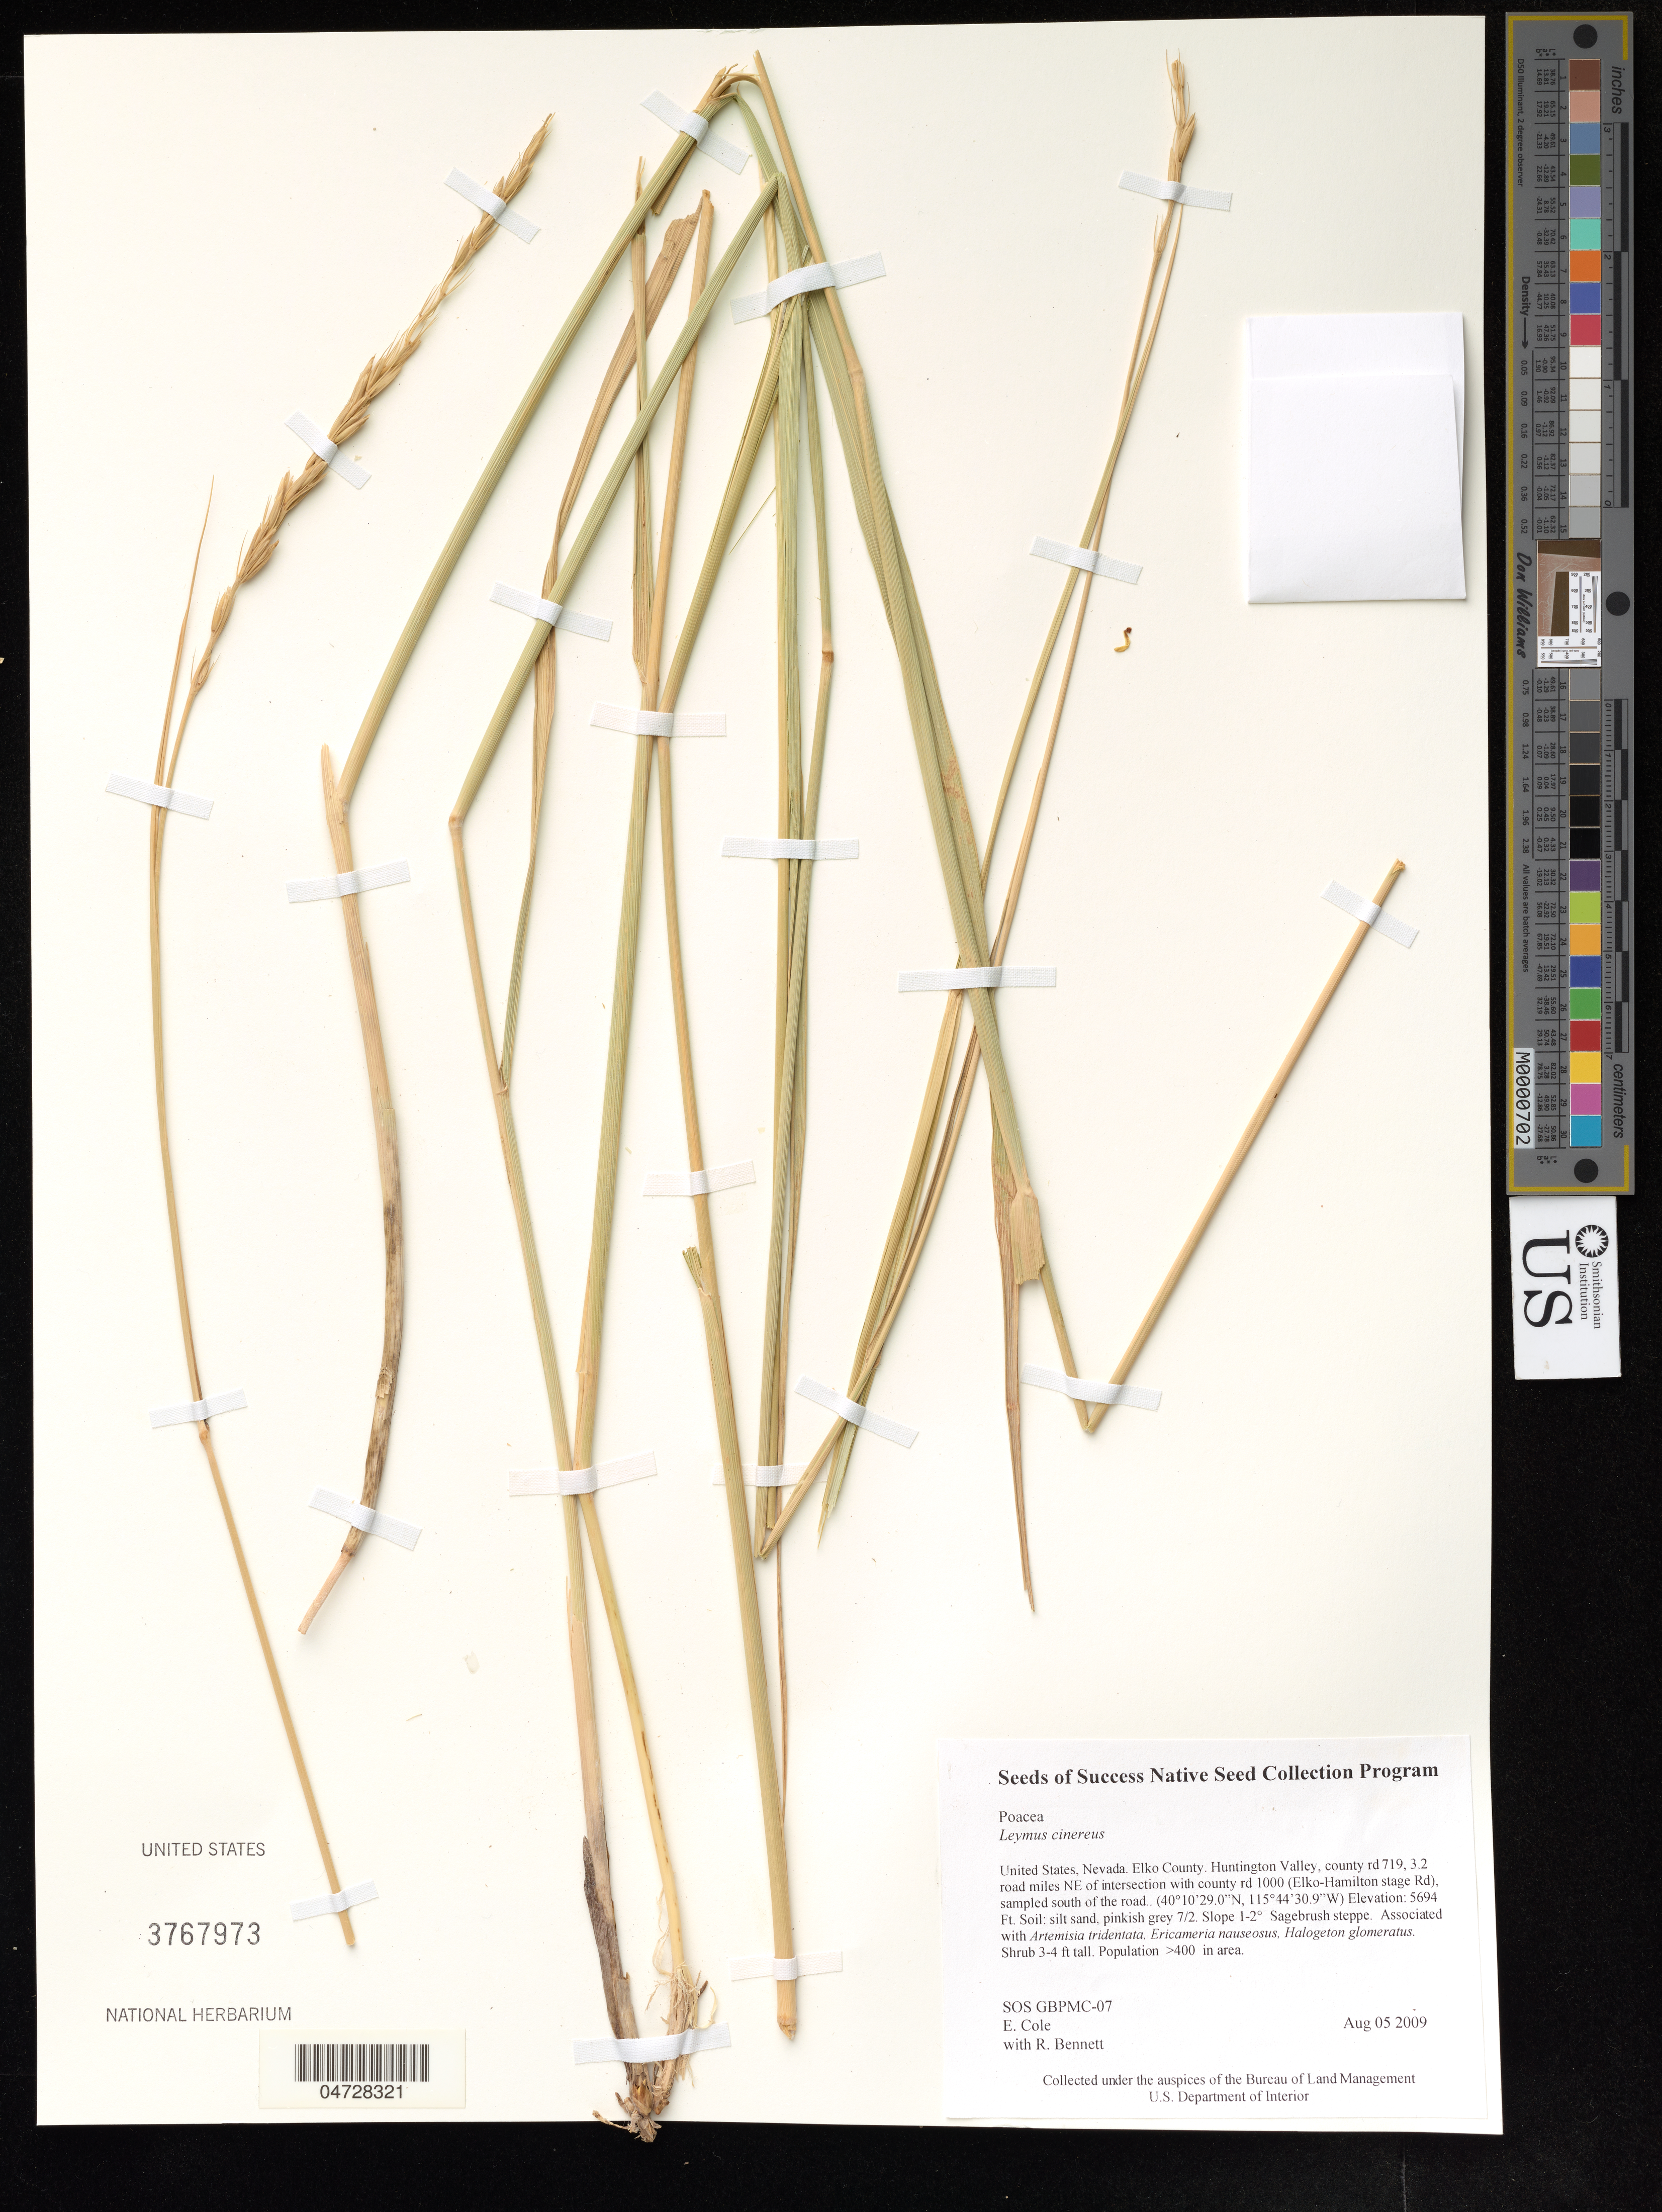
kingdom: Plantae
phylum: Tracheophyta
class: Liliopsida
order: Poales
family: Poaceae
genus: Leymus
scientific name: Leymus cinereus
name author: (Scribn. & Merr.) Á. Löve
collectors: E. Cole & R. Bennett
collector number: SOS GBPMC-07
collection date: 2009-08-05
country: United States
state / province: Nevada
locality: Elko County, Huntington Valley, county rd 719, 3.2 road miles NE of intersection with county rd 1000 (Elko-Hamilton stage Rd), sampled south of the road.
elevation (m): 1736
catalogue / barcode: US 3767973